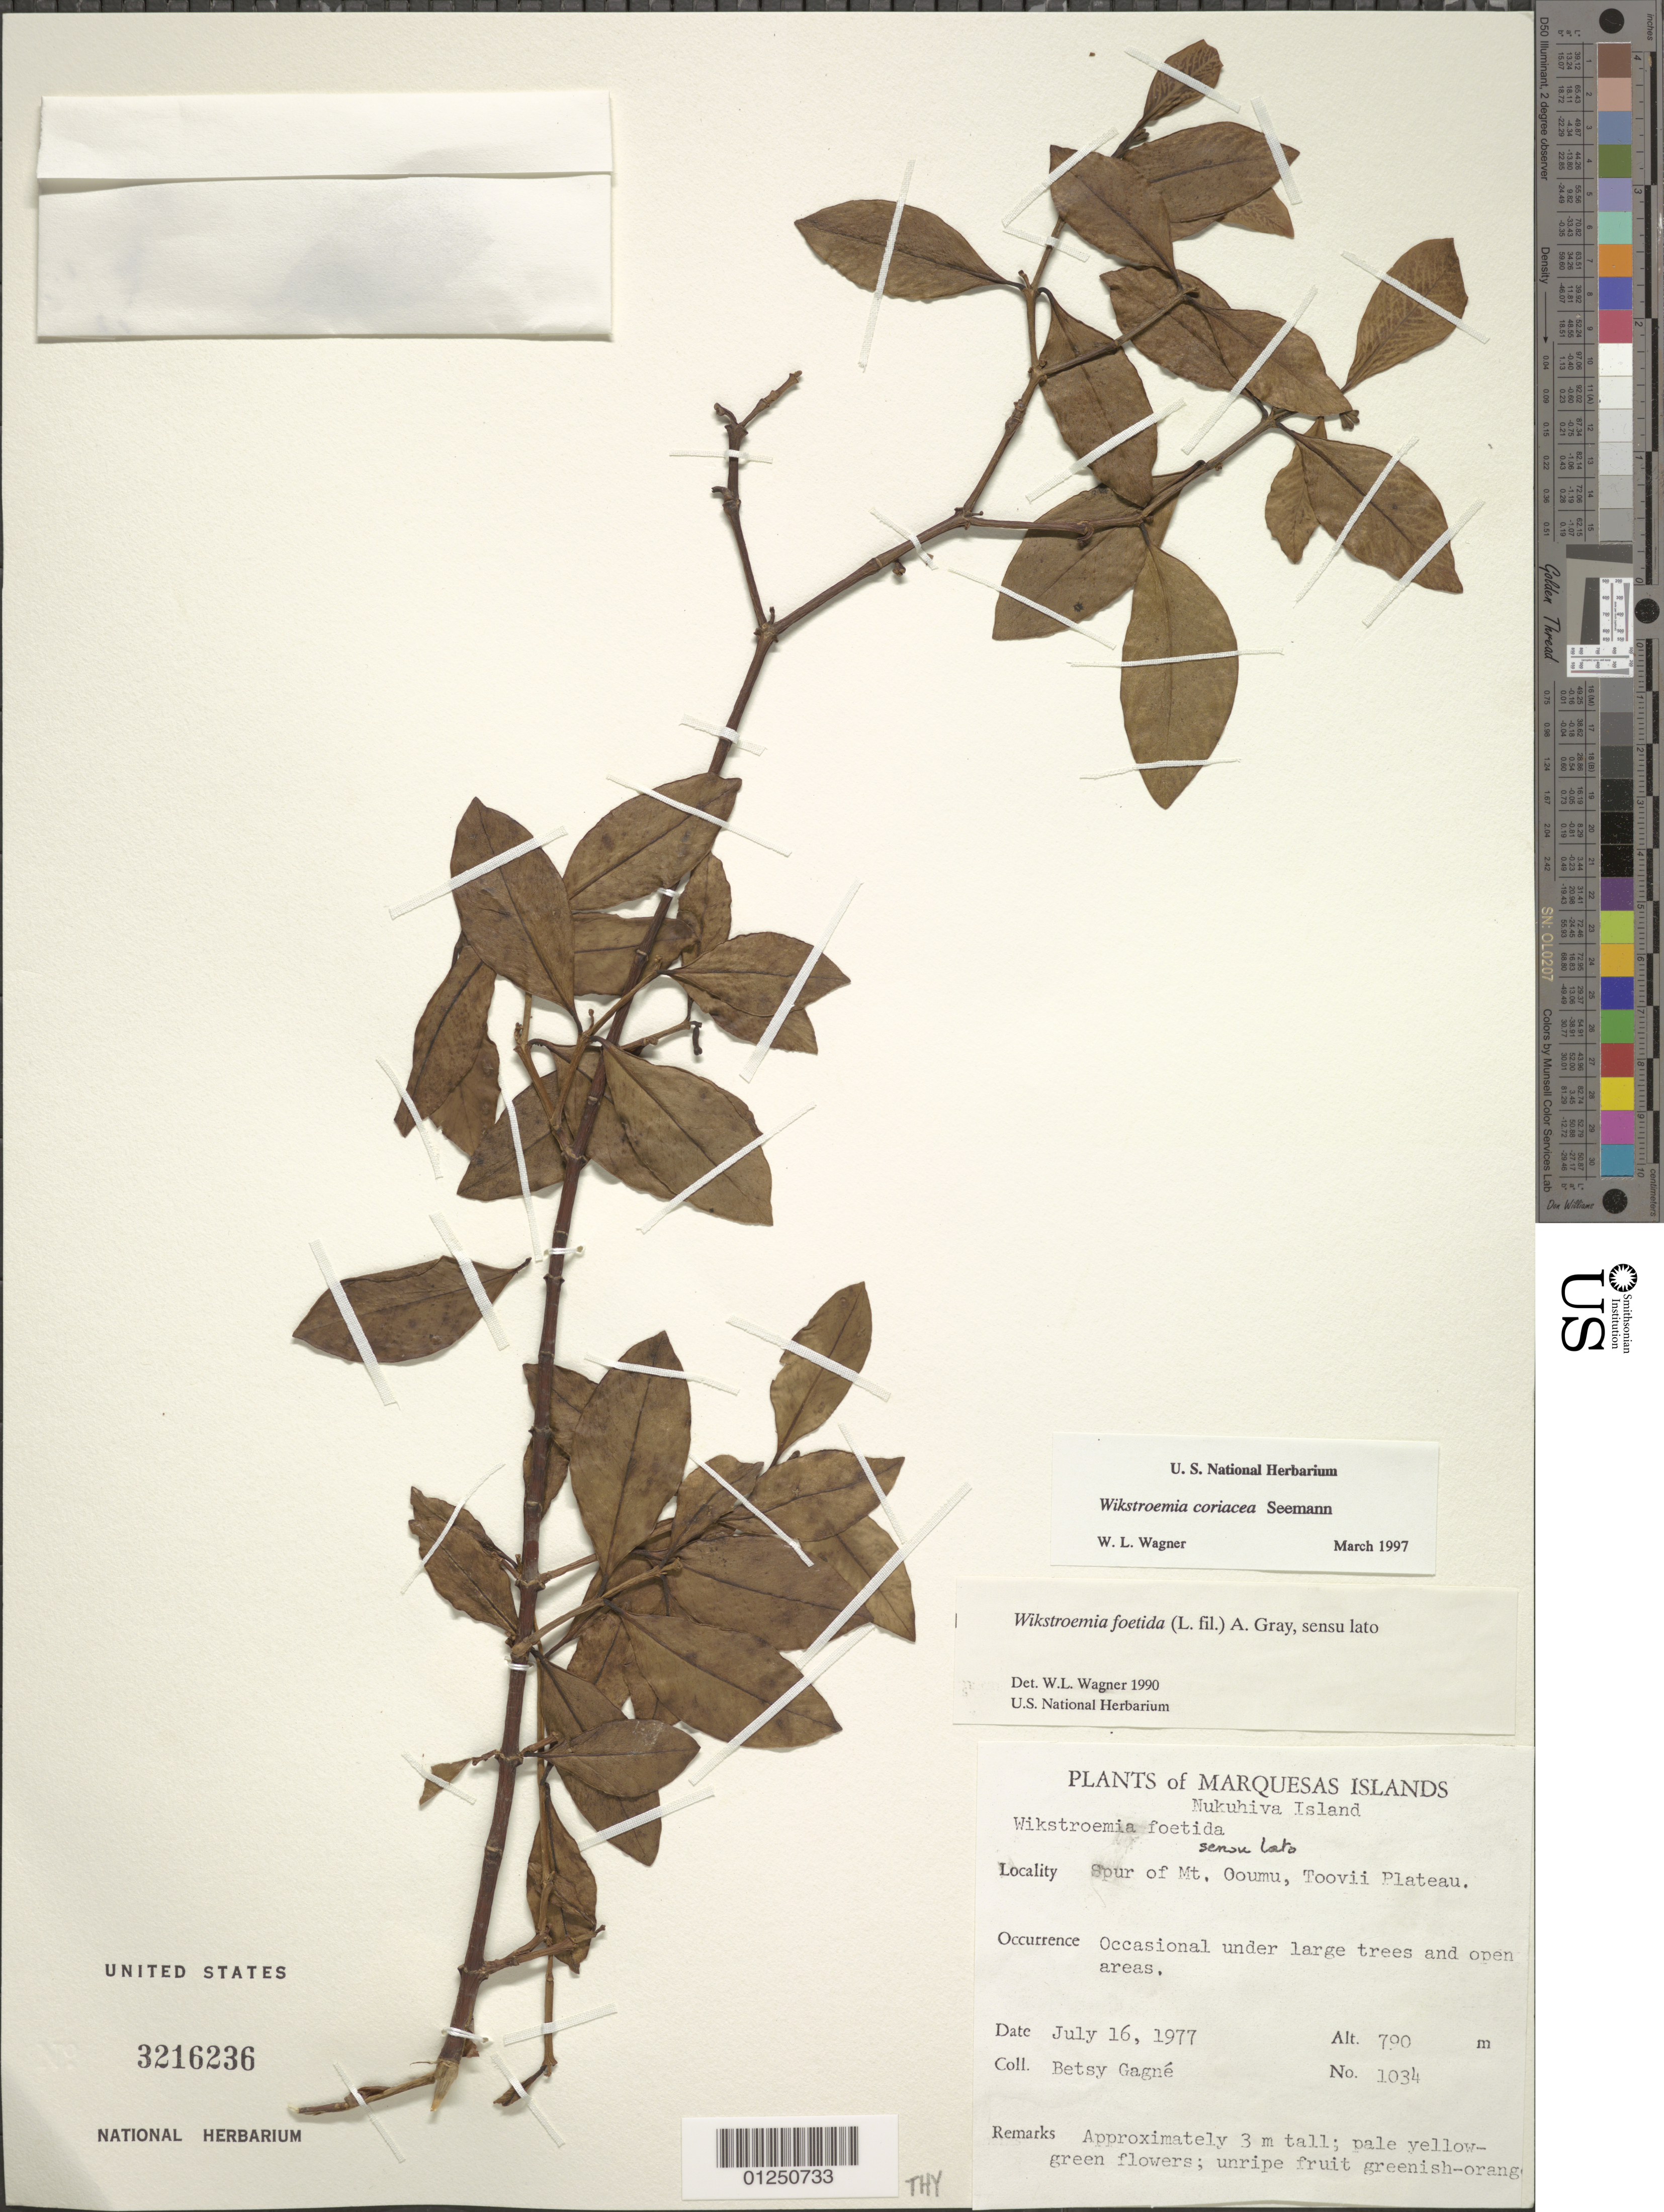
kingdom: Plantae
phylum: Tracheophyta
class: Magnoliopsida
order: Malvales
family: Thymelaeaceae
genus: Wikstroemia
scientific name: Wikstroemia coriacea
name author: Seem.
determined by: Wagner, W. L., (BOT), Smithsonian Institution - National Museum of Natural History (UNITED STATES)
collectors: B. H. Gagné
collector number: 1034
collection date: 1977-07-16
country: French Polynesia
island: Nuku Hiva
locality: Toovii Plateau, spur of Mt. Ooumu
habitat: Occasional under large trees and open areas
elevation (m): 790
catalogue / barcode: US 3216236